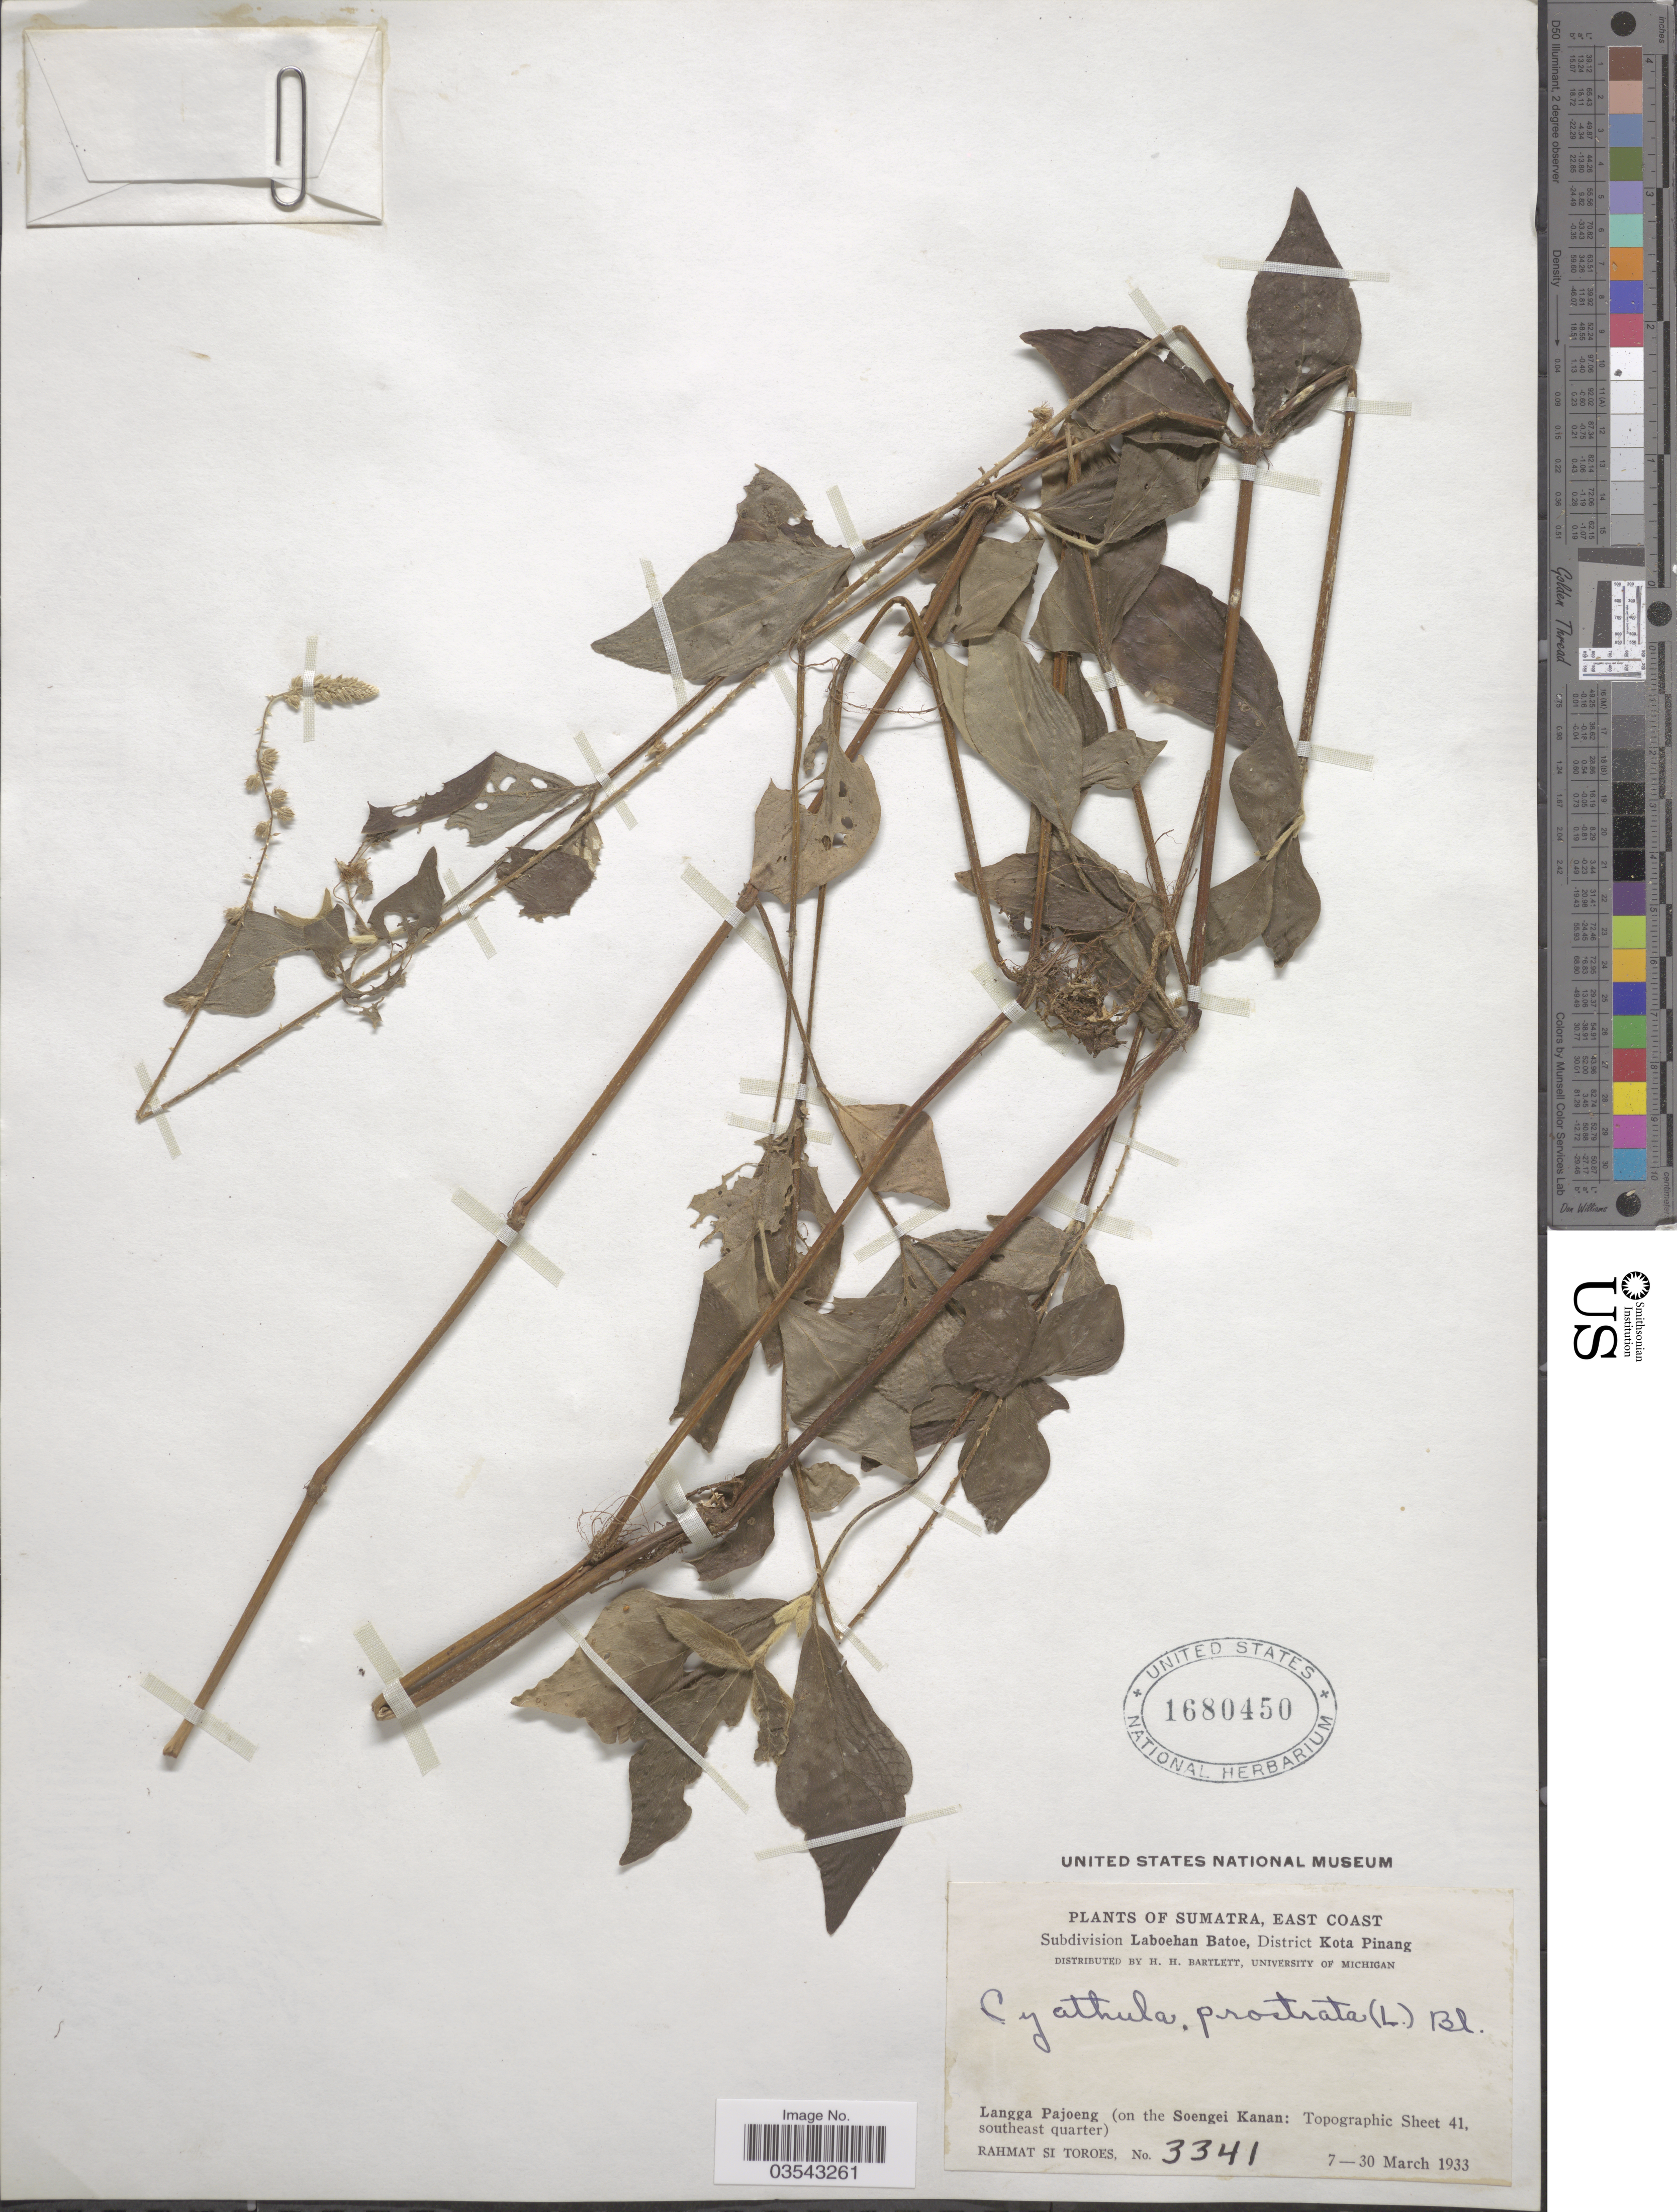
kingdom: Plantae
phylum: Tracheophyta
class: Magnoliopsida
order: Caryophyllales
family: Amaranthaceae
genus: Cyathula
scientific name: Cyathula prostrata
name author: (L.) Blume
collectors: Rahmat Si Boeea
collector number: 3341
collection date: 1933-03-07/1933-03-30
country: Indonesia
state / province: Sumatra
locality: East Coast. Langga Pajoeng (on the Soengei Kanan: Topographic Sheet 41, southeast quarter).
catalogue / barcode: US 1680450